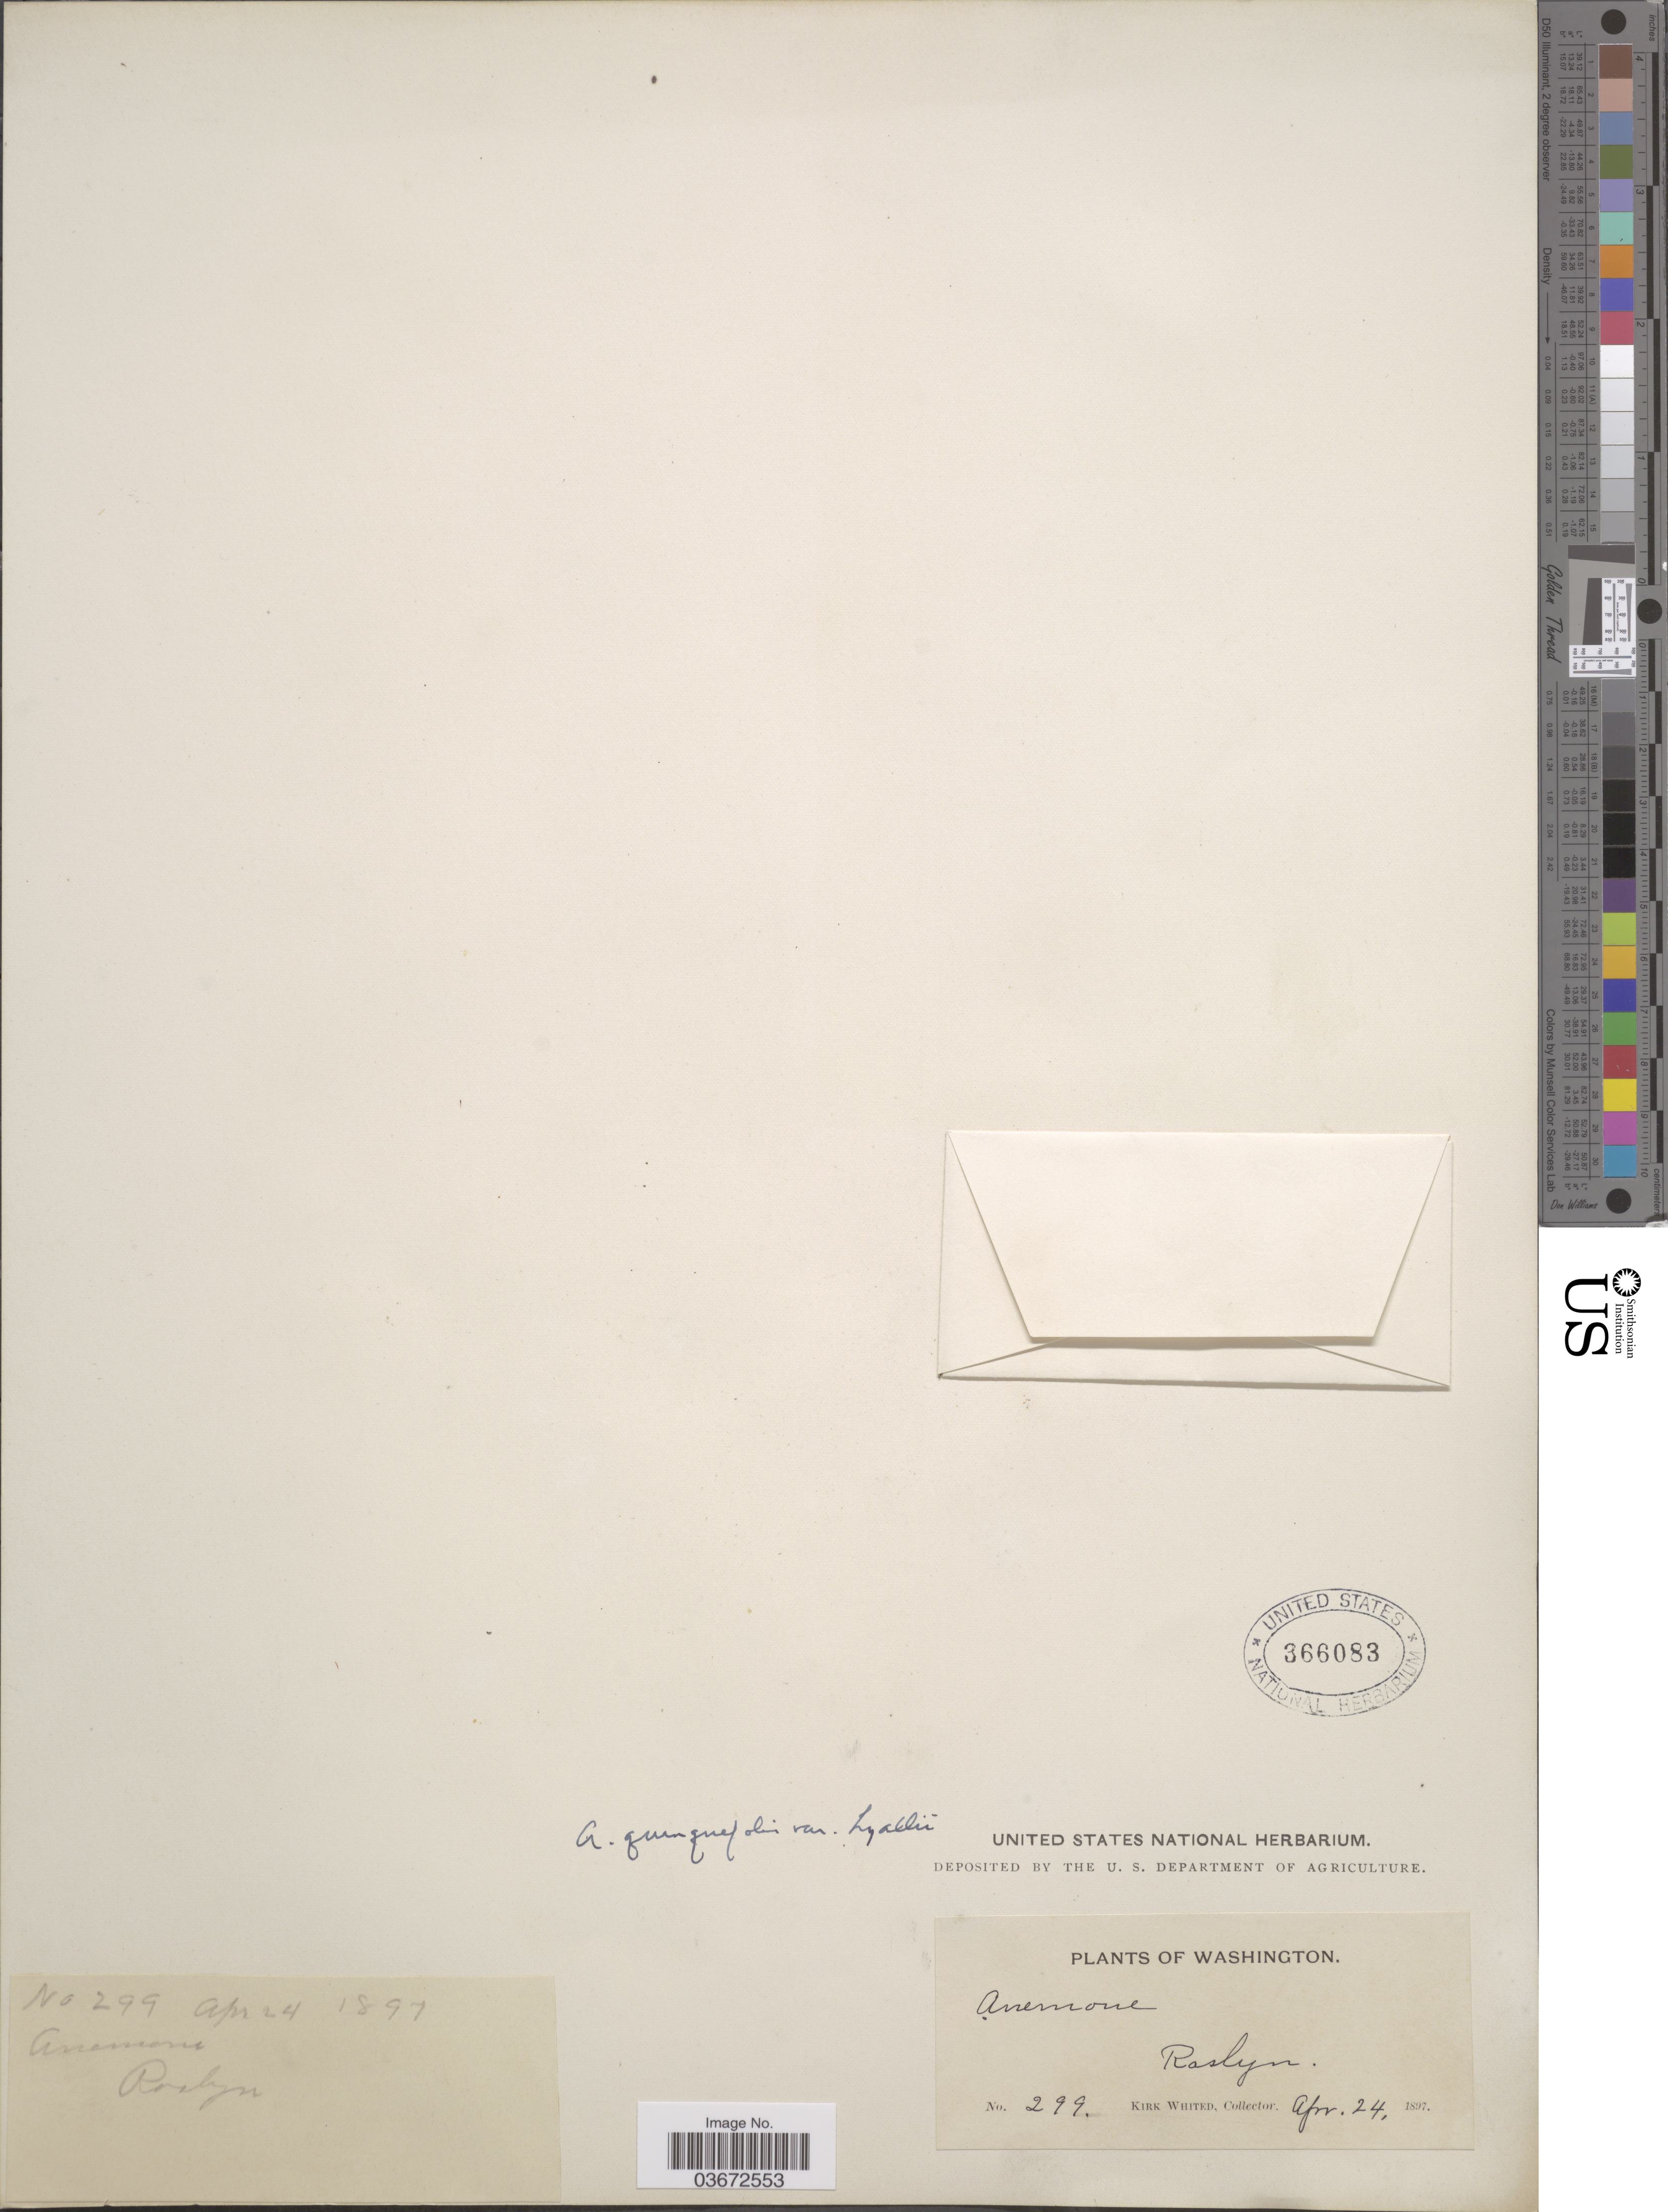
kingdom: Plantae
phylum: Tracheophyta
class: Magnoliopsida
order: Ranunculales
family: Ranunculaceae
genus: Anemone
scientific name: Anemone quinquefolia var. lyallii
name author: (L.) B.L. Rob.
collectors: K. Whited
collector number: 299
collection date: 1897-04-24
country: United States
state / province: Washington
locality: Roslyn.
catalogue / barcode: US 366083